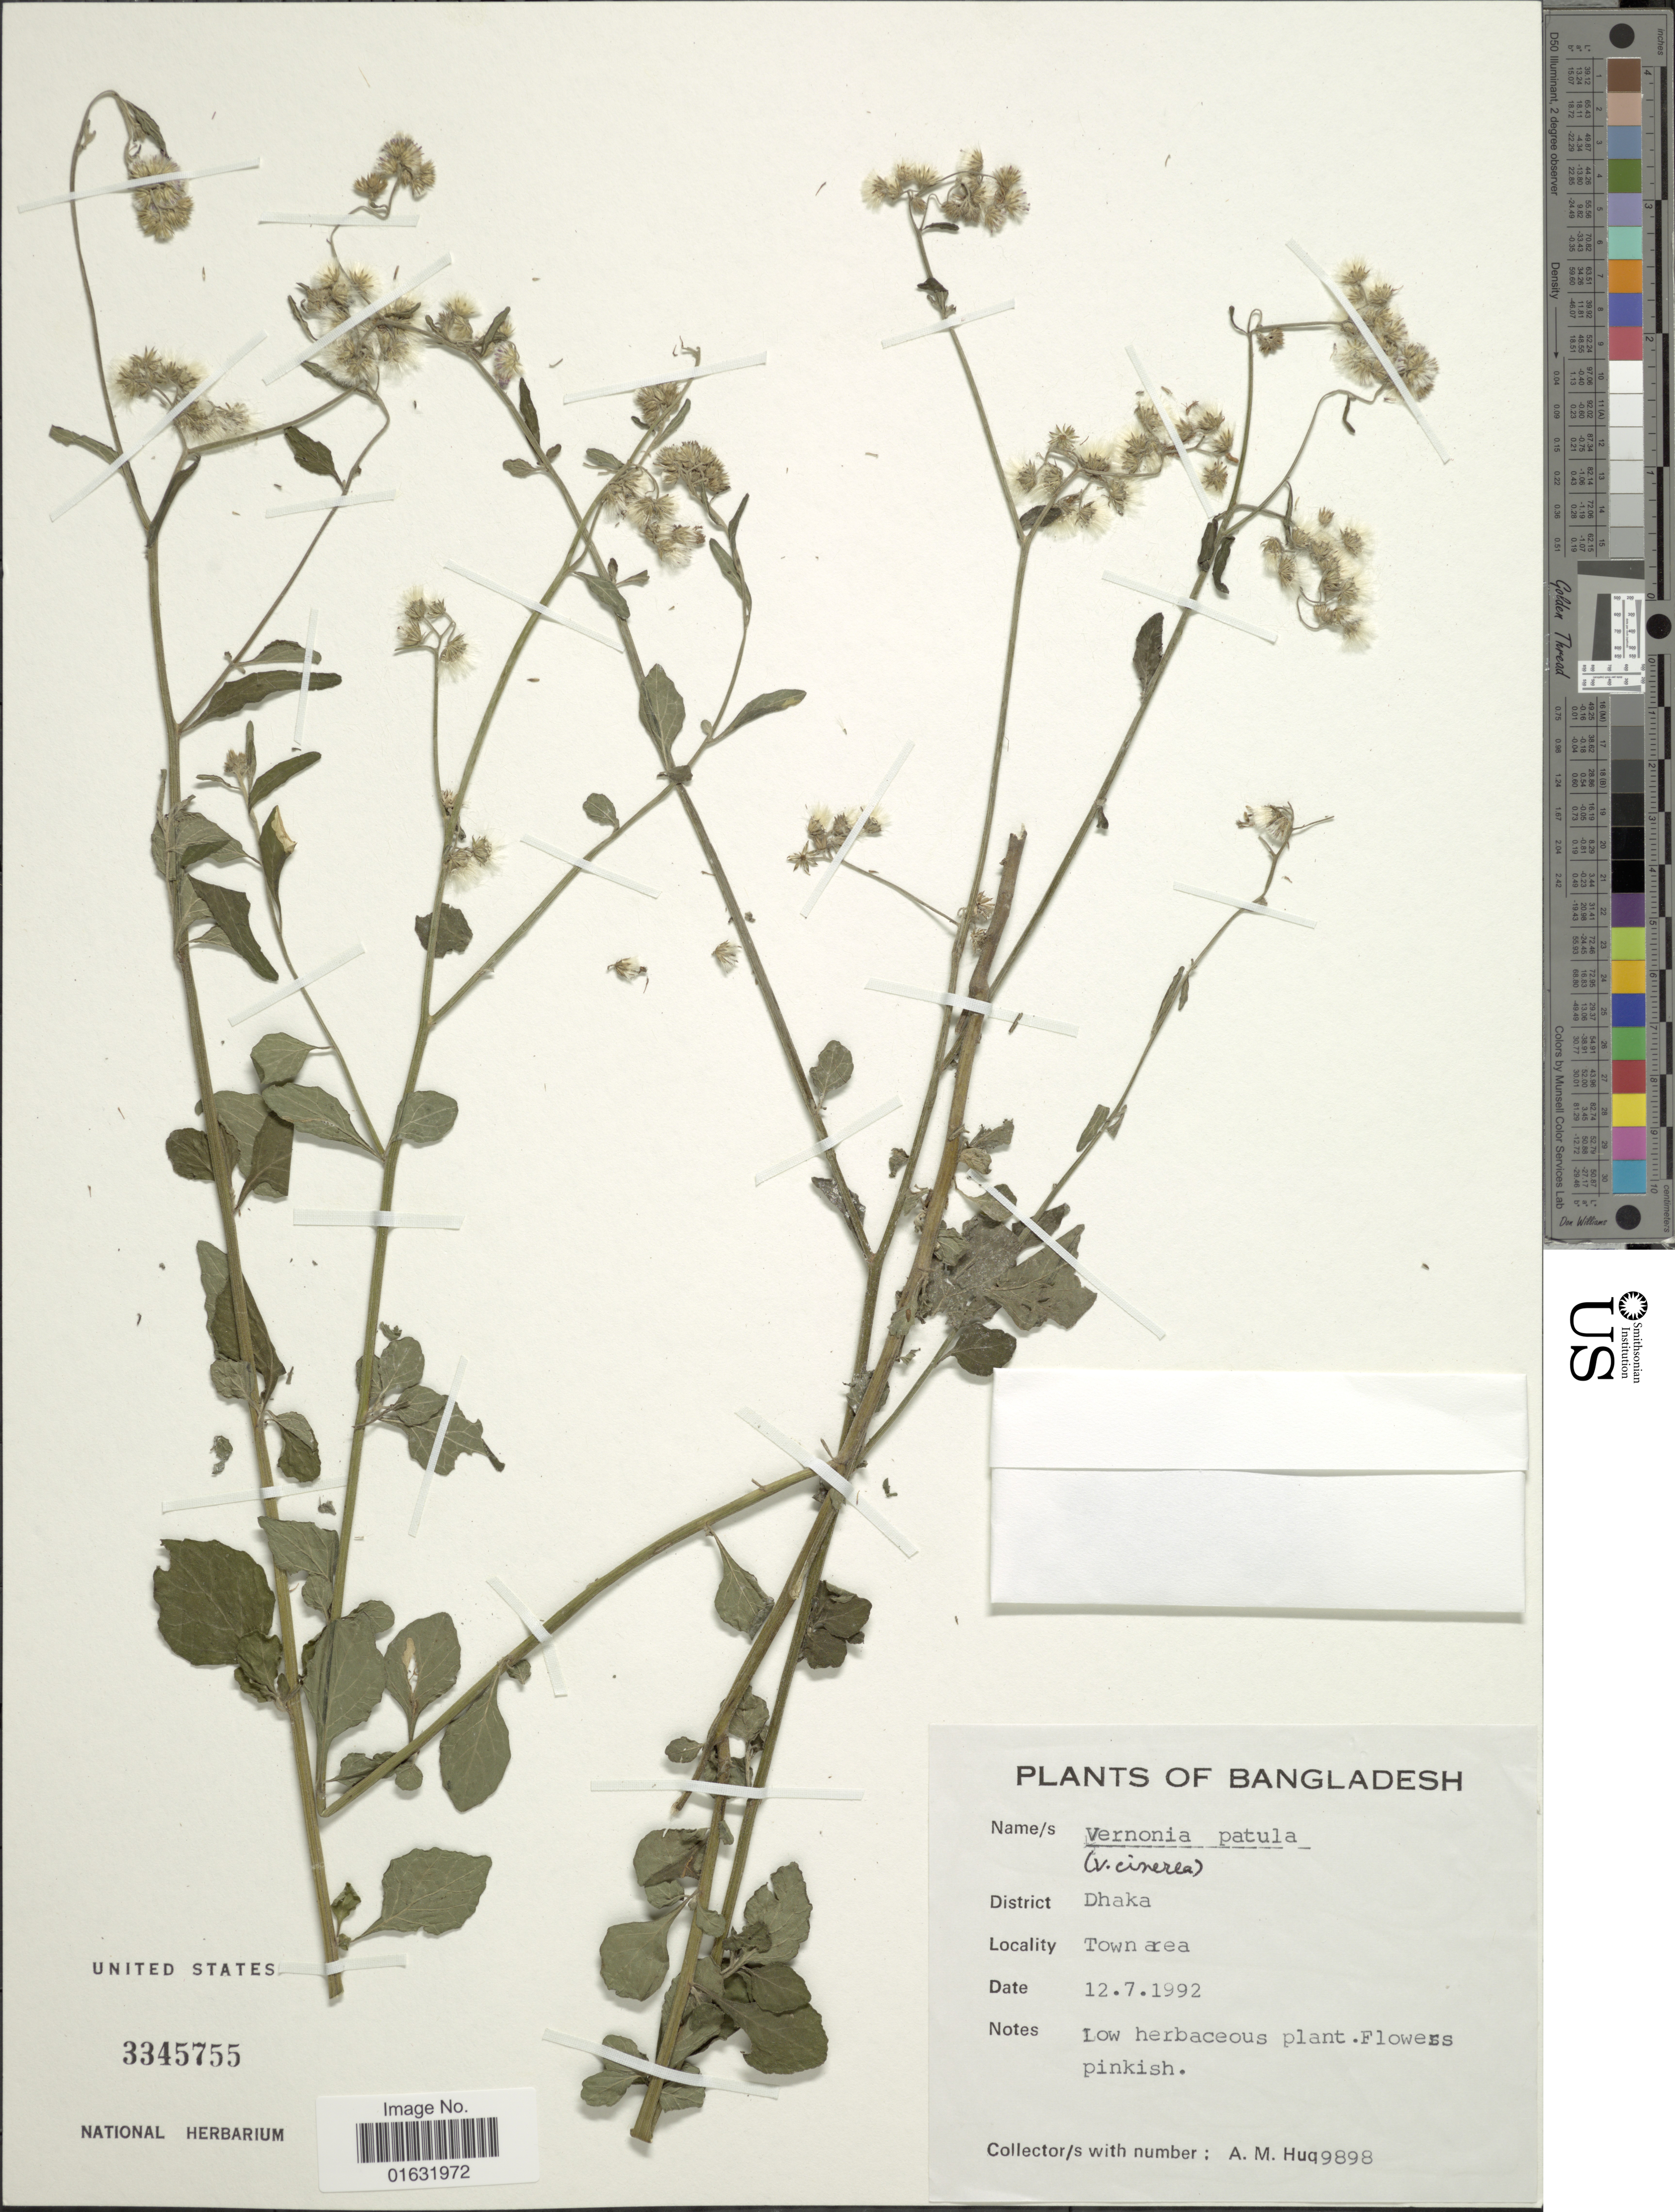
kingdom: Plantae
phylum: Tracheophyta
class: Magnoliopsida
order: Asterales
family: Asteraceae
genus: Cyanthillium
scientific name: Cyanthillium cinereum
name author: (L.) H. Rob.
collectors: A. M. Huq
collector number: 9898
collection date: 1992-07-12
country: Bangladesh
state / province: Dhaka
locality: Bangaladesh, District Dhaka, Town area.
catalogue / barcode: US 3345755